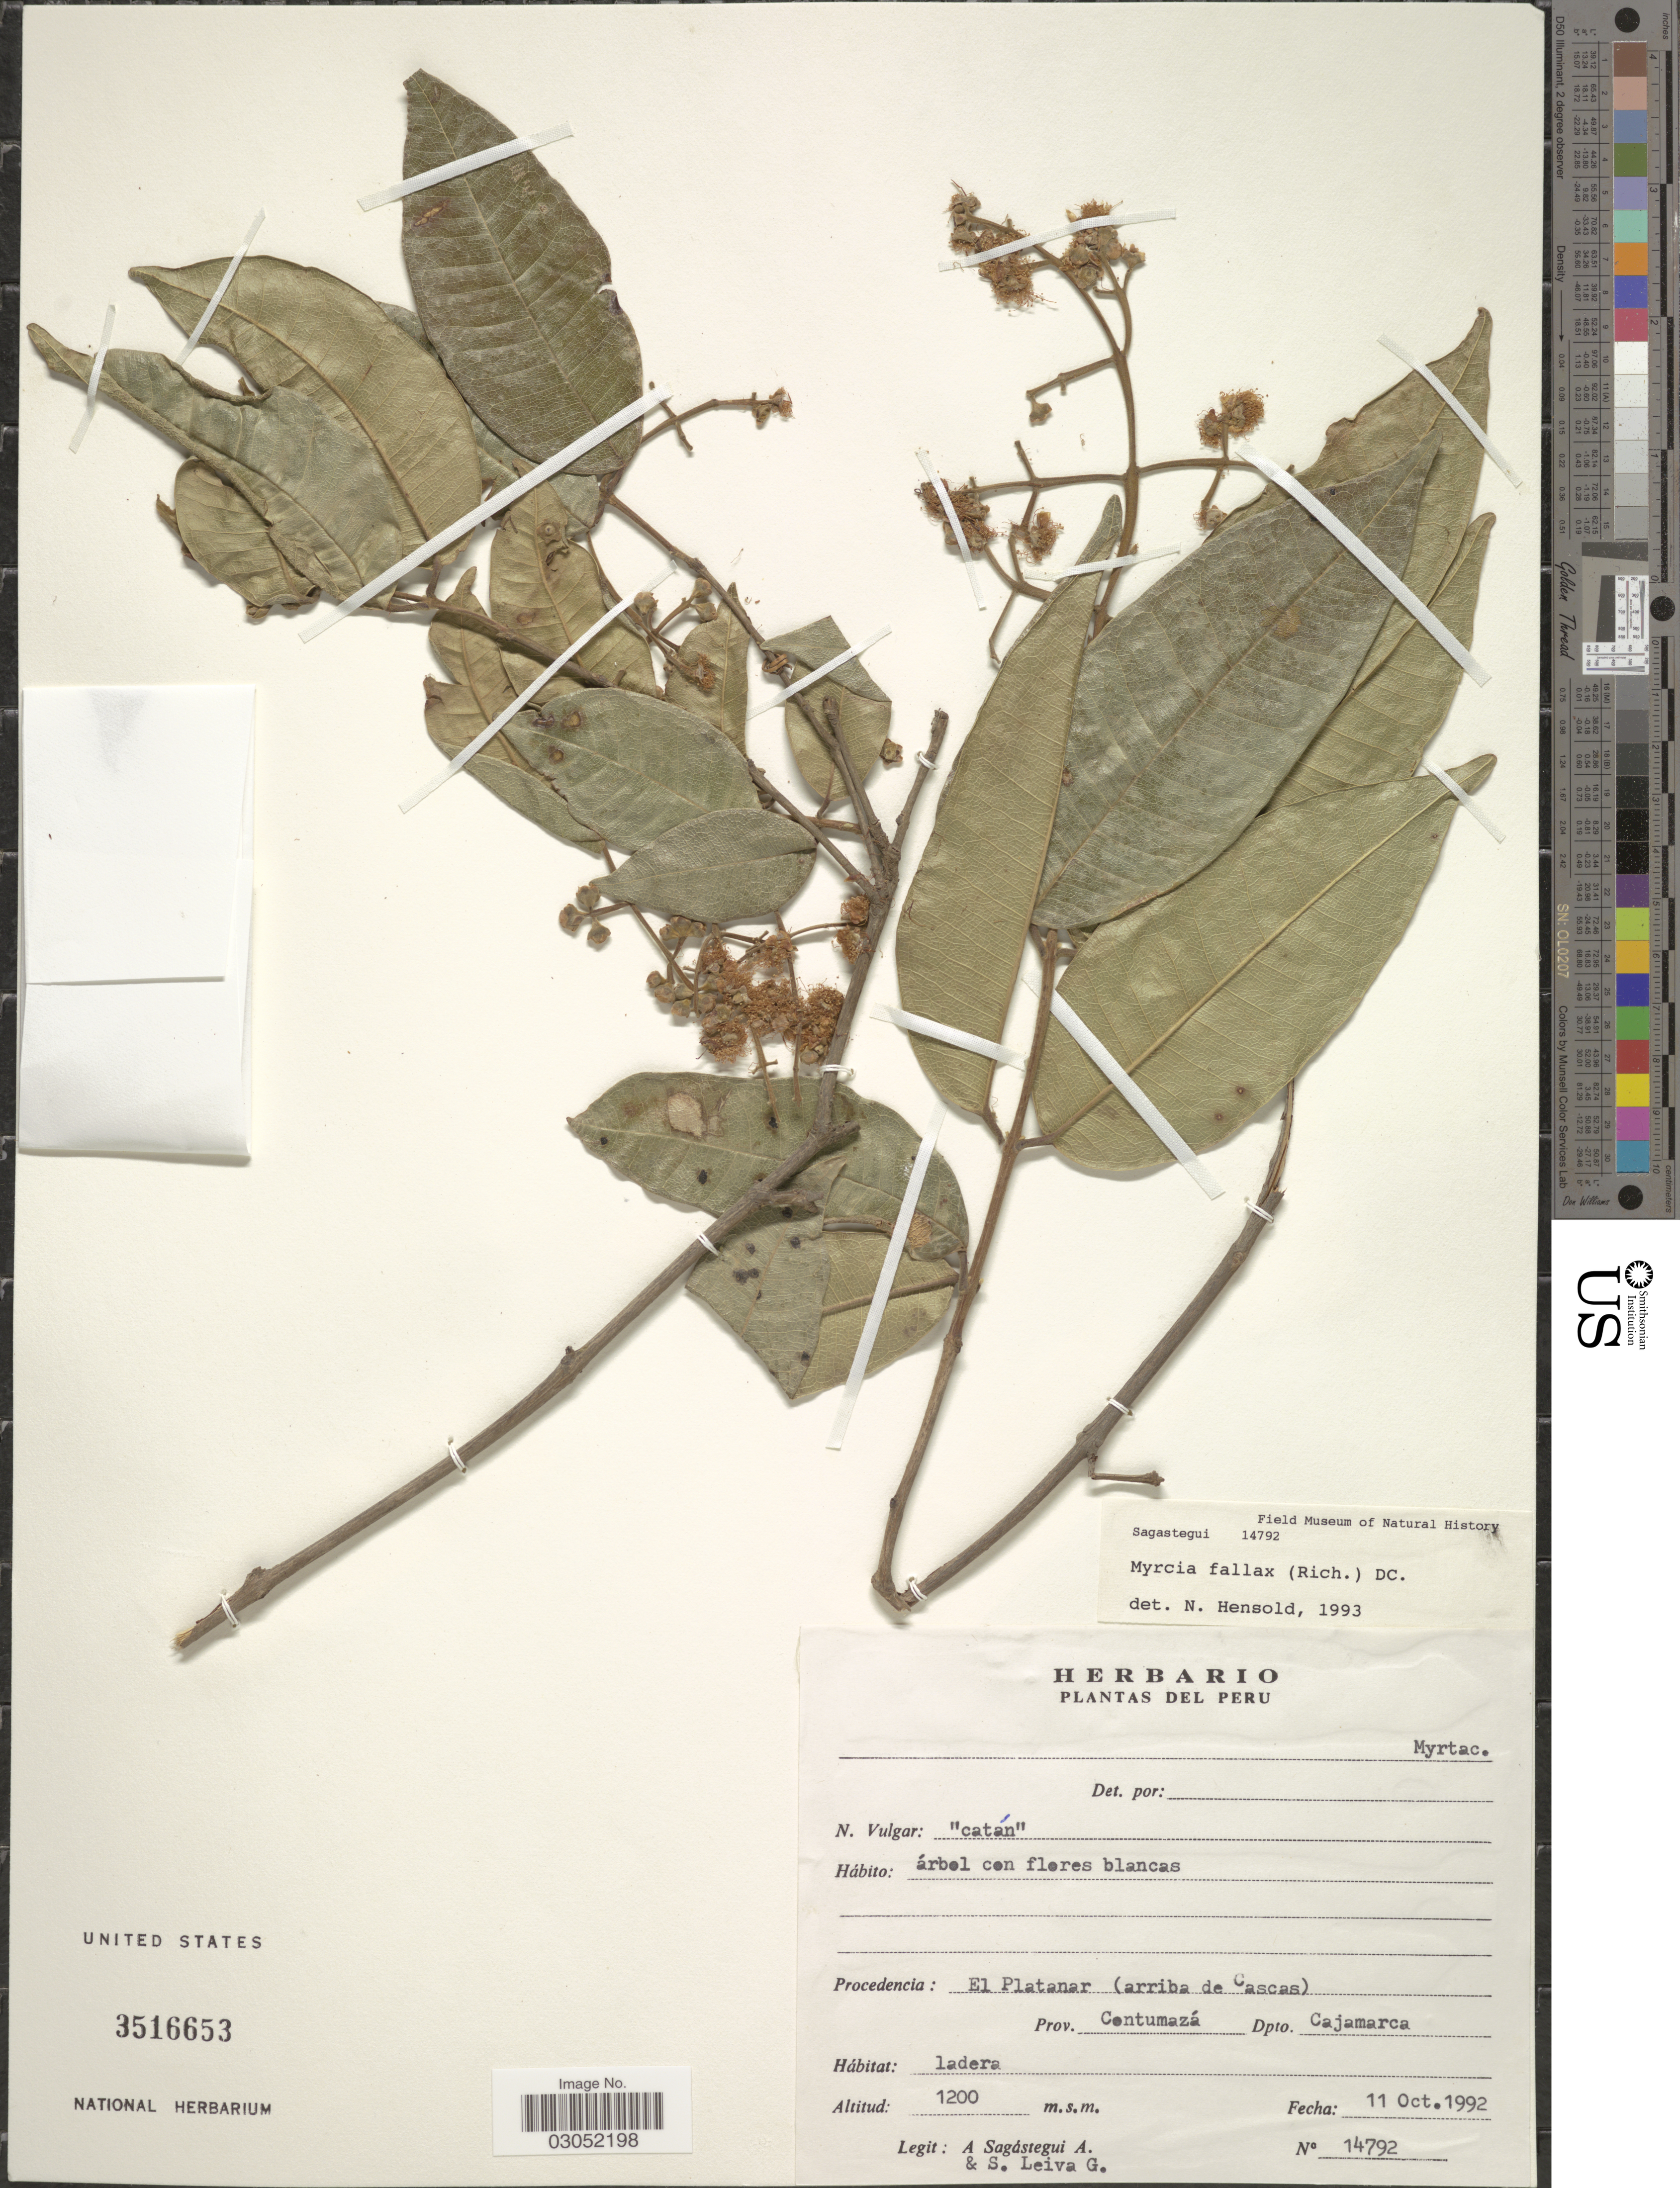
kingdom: Plantae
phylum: Tracheophyta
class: Magnoliopsida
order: Myrtales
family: Myrtaceae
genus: Myrcia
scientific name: Myrcia fallax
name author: (Rich.) DC.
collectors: A. Sagástegui A. & S. Leiva G.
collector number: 14792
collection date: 1992-10-11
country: Peru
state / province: Cajamarca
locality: Procedencia: El Platanar (arriba de Cascas). Prov. Contumazá. Dpto. Cajamarca.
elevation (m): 1200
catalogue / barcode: US 3516653